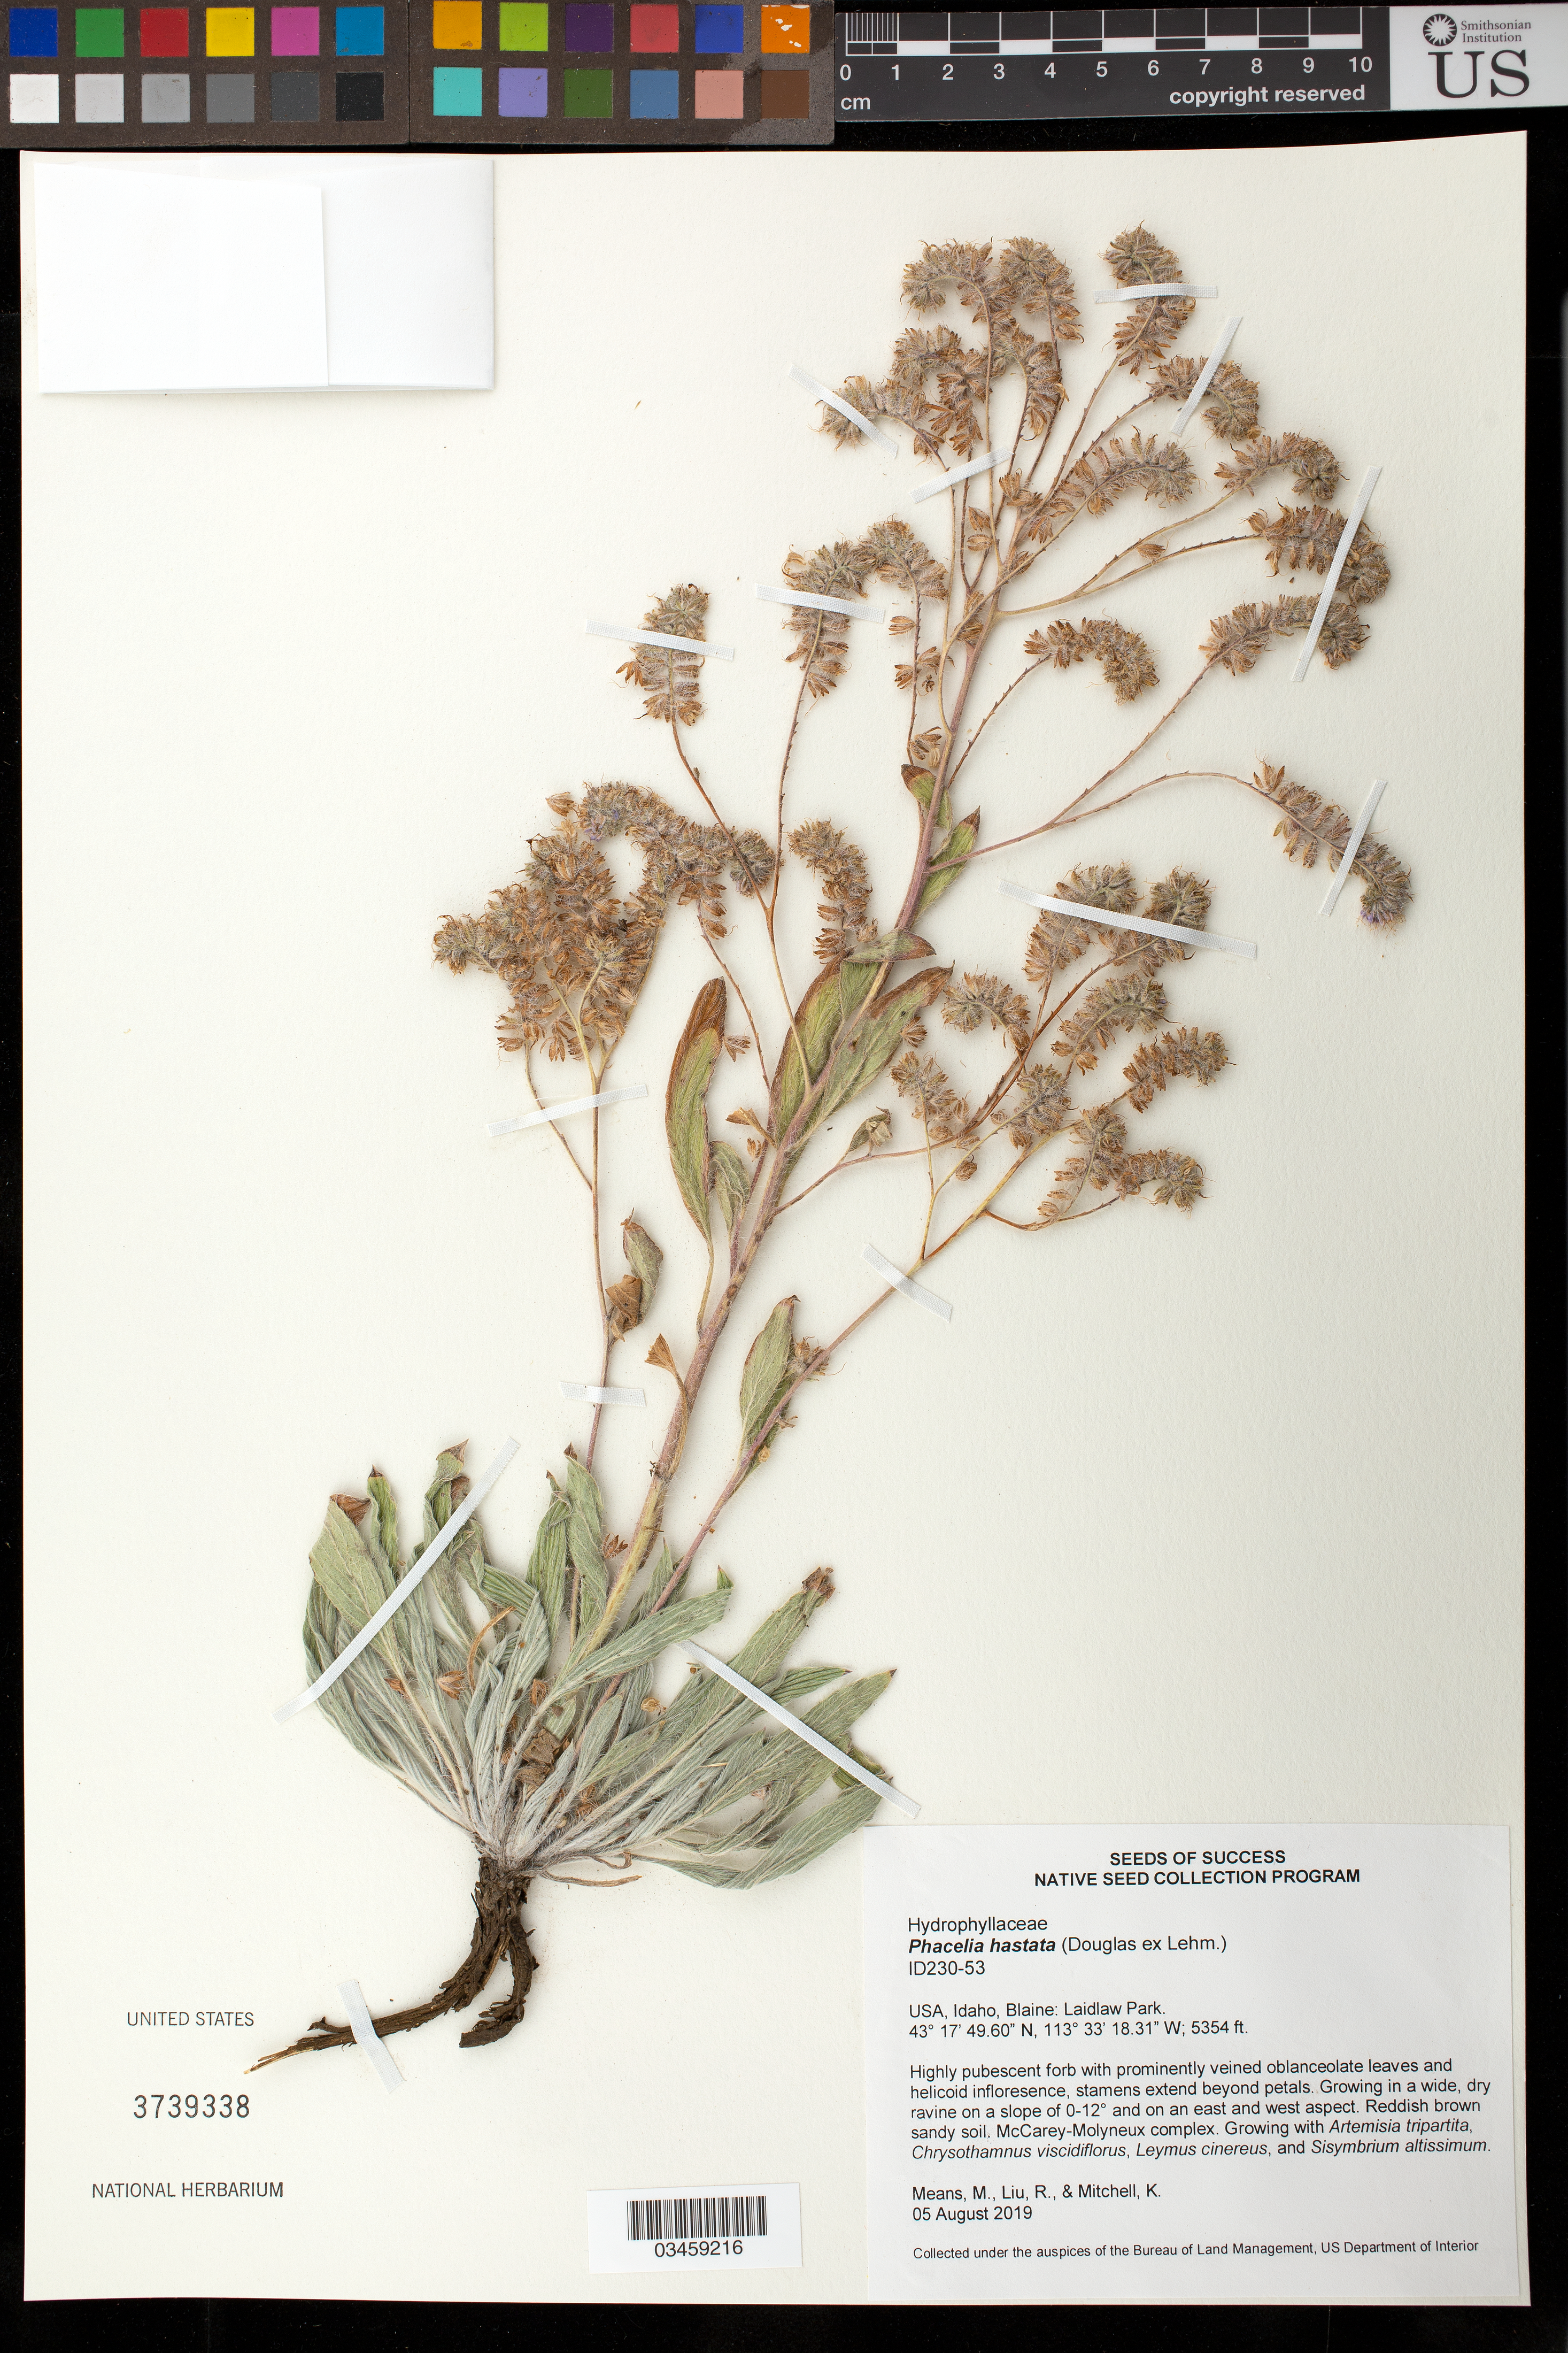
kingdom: Plantae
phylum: Tracheophyta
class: Magnoliopsida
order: Boraginales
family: Hydrophyllaceae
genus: Phacelia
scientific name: Phacelia hastata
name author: Douglas ex Lehm.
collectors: M. Means, M. Liu & K. Mitchell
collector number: ID230-53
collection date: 2019-08-05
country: United States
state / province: Idaho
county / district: Blaine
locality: Laidlaw Park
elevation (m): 1632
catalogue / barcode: US 3739338